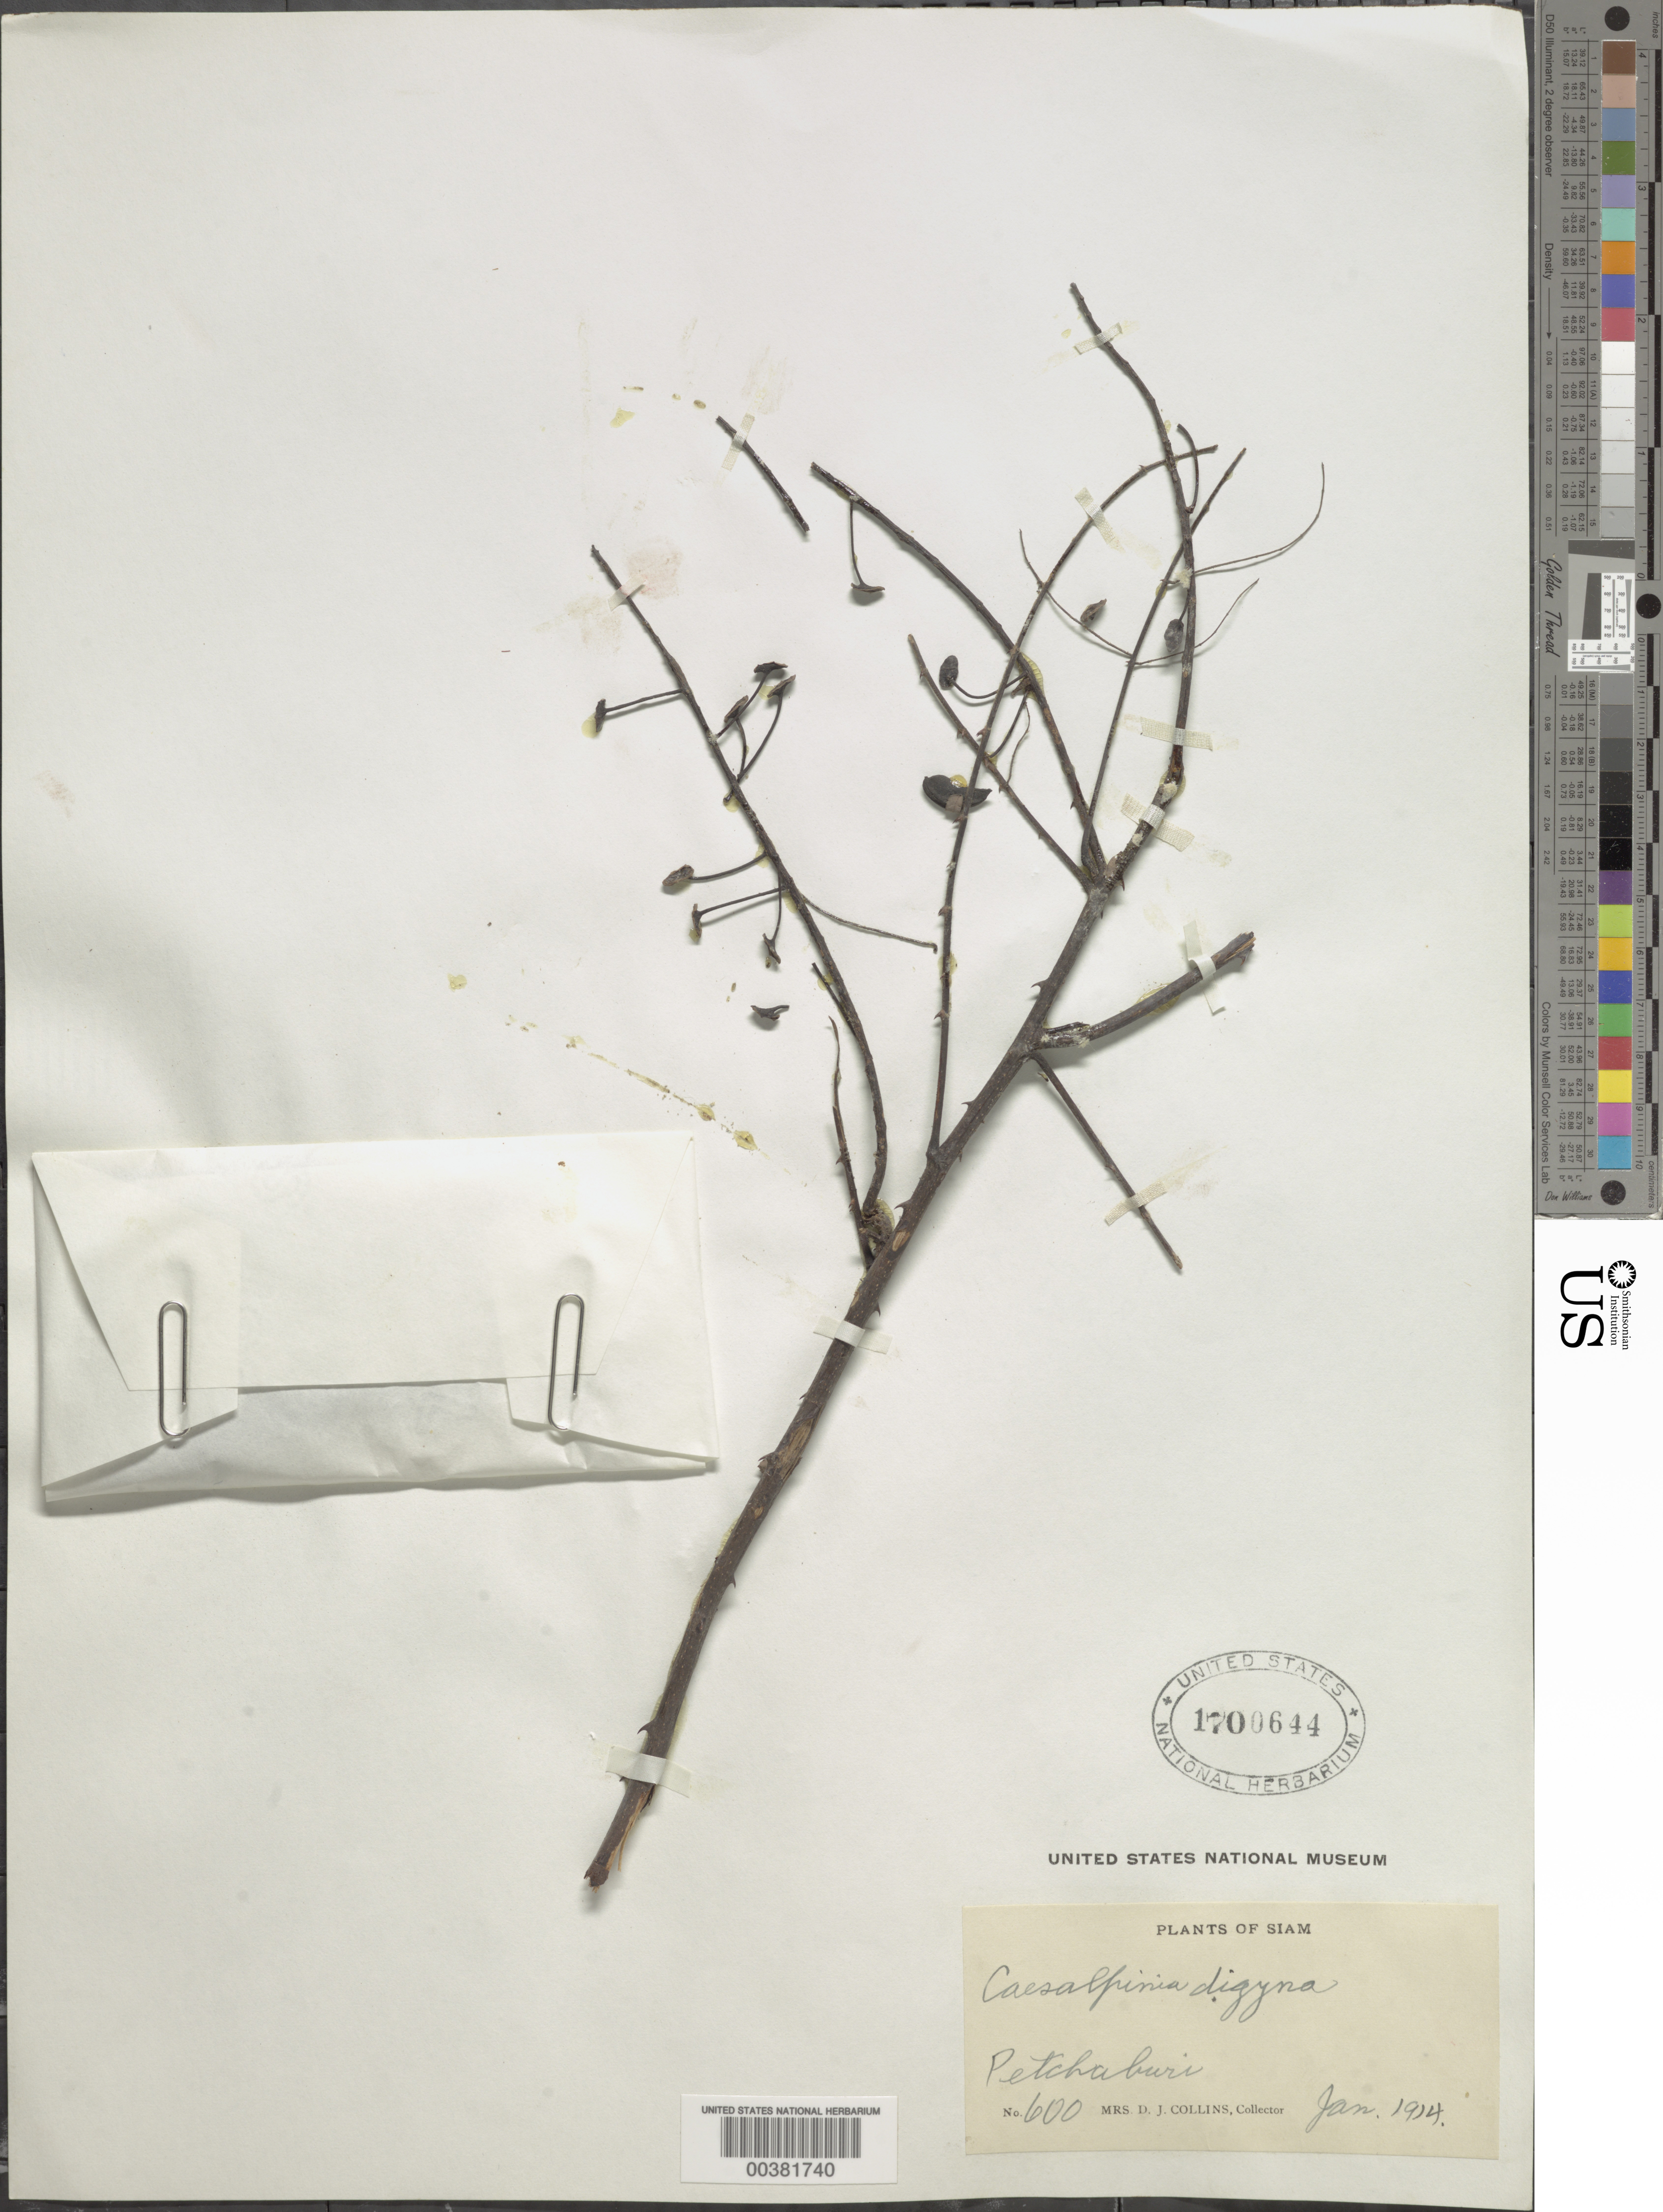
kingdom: Plantae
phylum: Tracheophyta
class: Magnoliopsida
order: Fabales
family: Fabaceae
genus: Moullava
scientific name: Moullava digyna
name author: (Röttler) Gagnon & G.P. Lewis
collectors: Mrs. D. J. Collins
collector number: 600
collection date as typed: Jan 1914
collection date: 1914-01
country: Thailand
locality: Petchaburi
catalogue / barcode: US 1700644